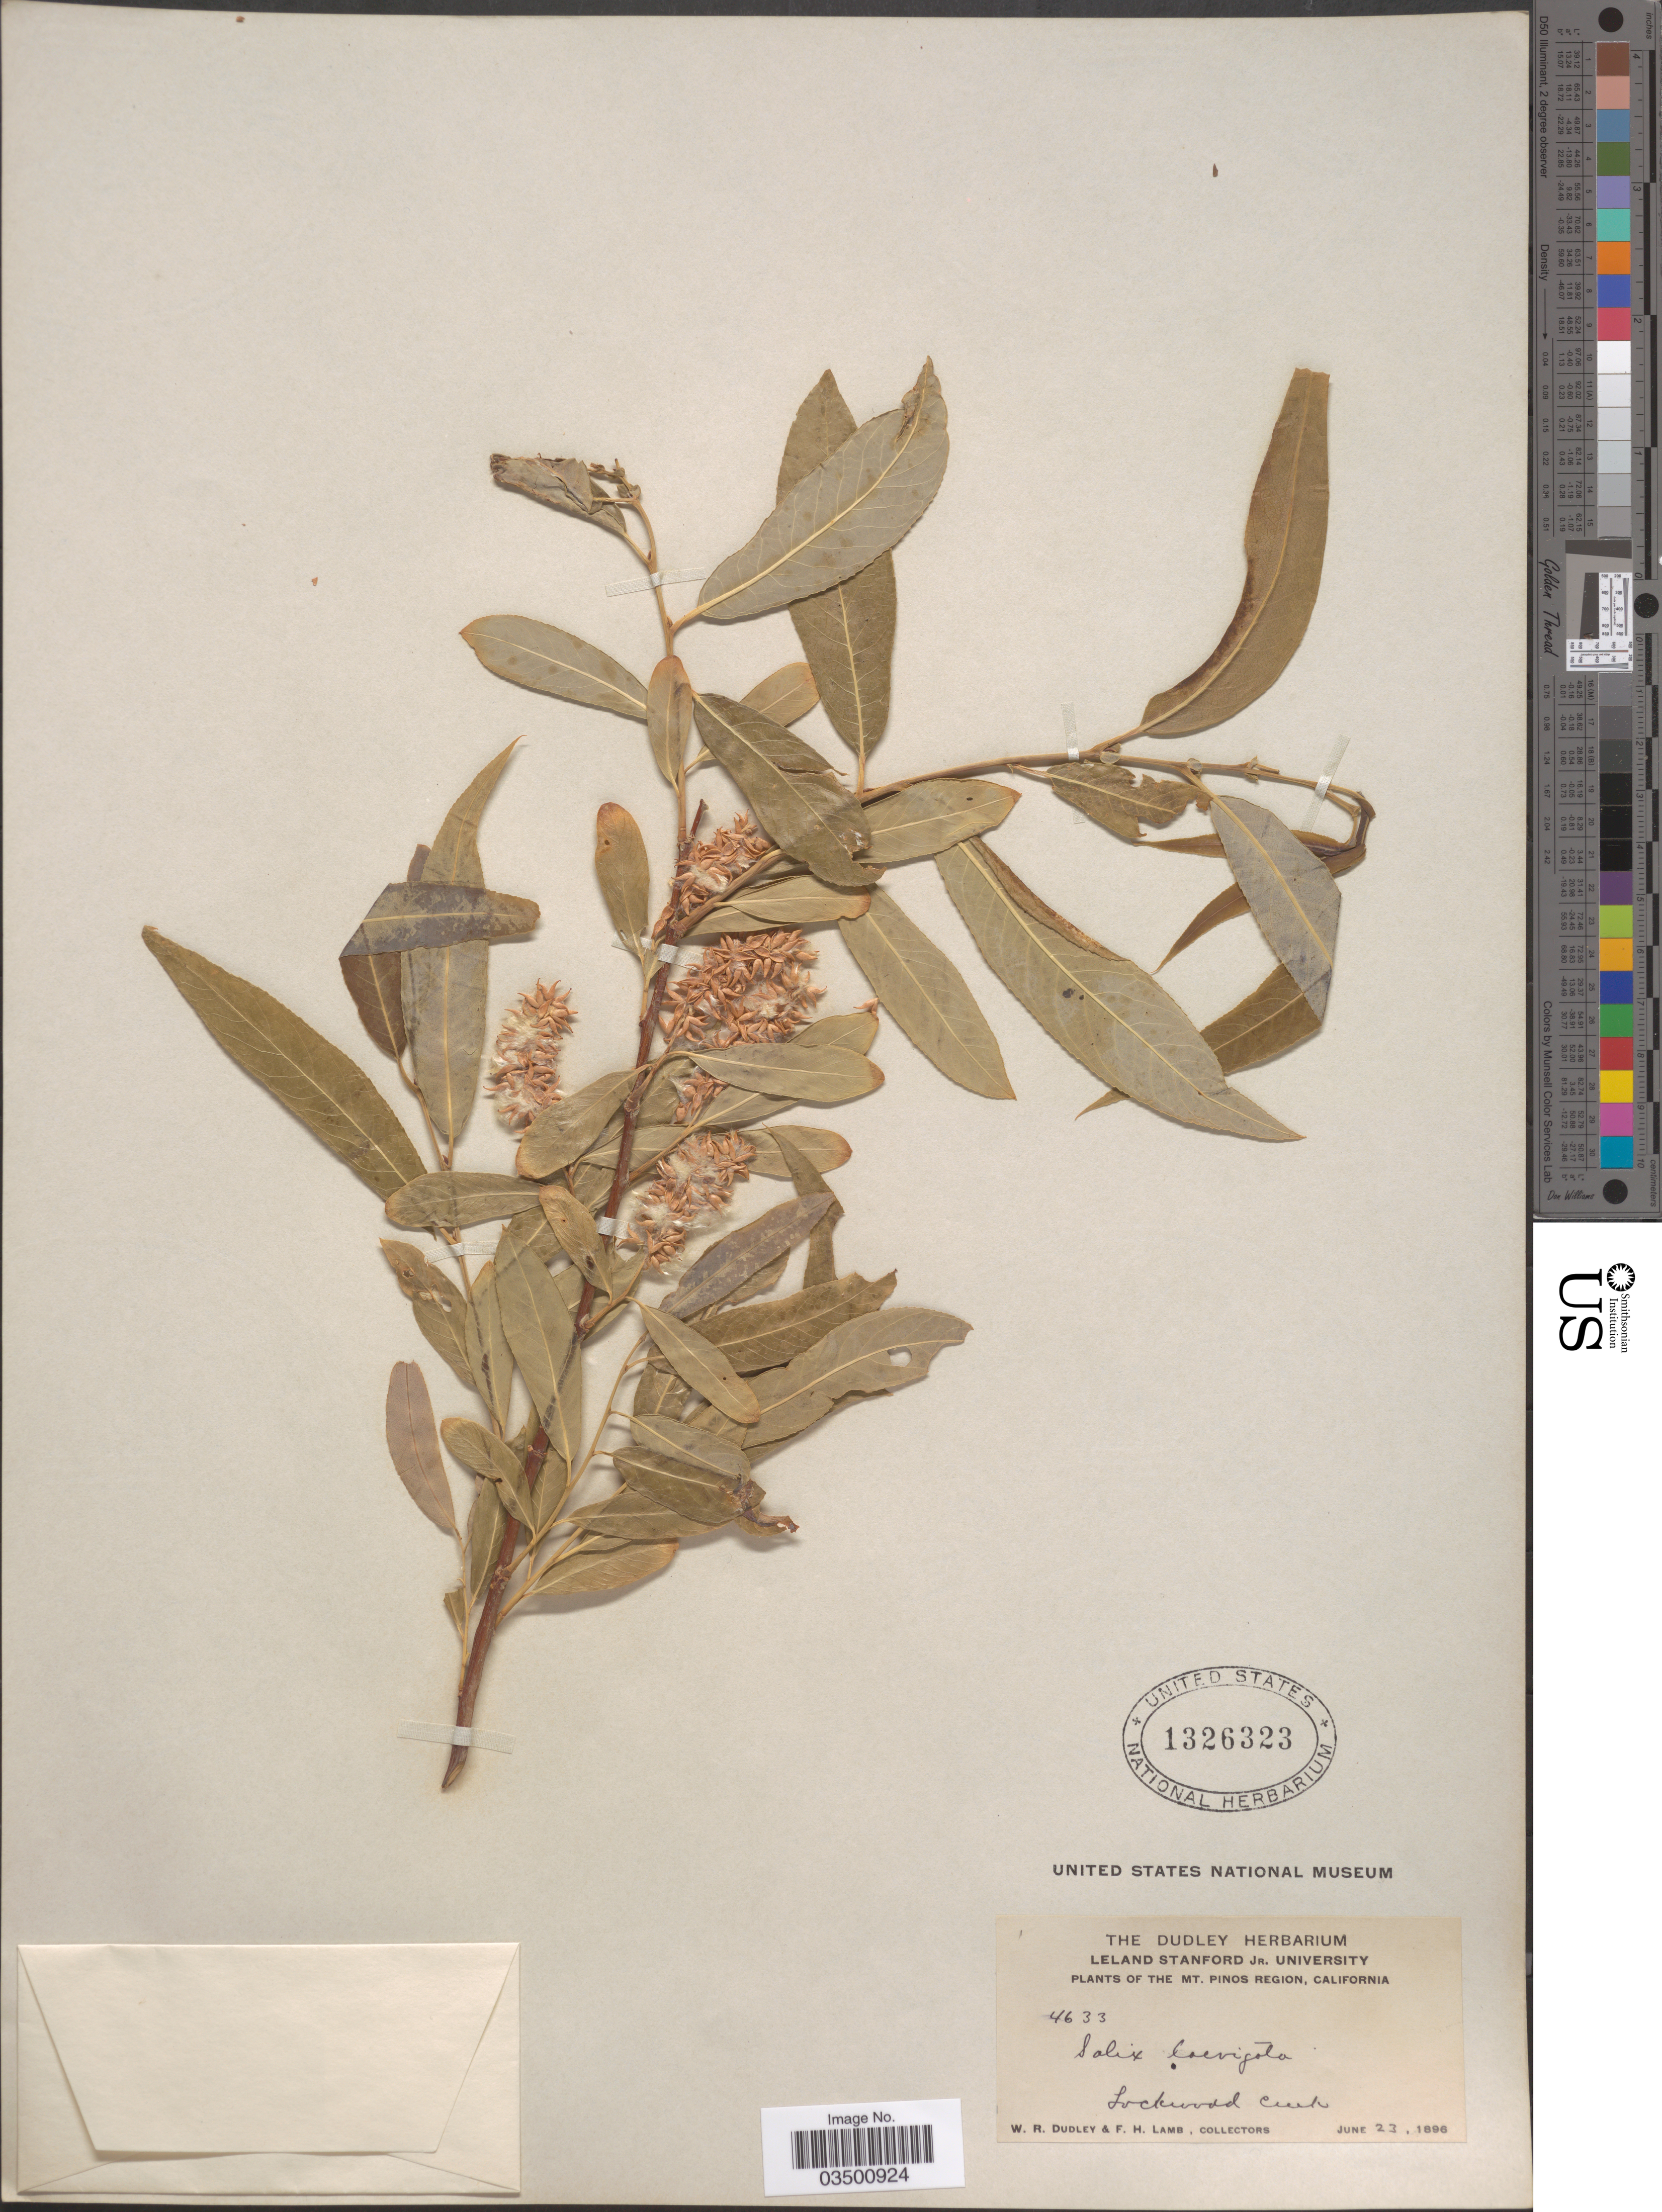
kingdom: Plantae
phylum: Tracheophyta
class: Magnoliopsida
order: Malpighiales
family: Salicaceae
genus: Salix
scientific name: Salix laevigata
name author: Bebb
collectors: W. Dudley & F. H. Lamb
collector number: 4633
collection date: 1896-06-23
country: United States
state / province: California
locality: The Mt. Pinos Region. Lockwood Creek.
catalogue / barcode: US 1326323